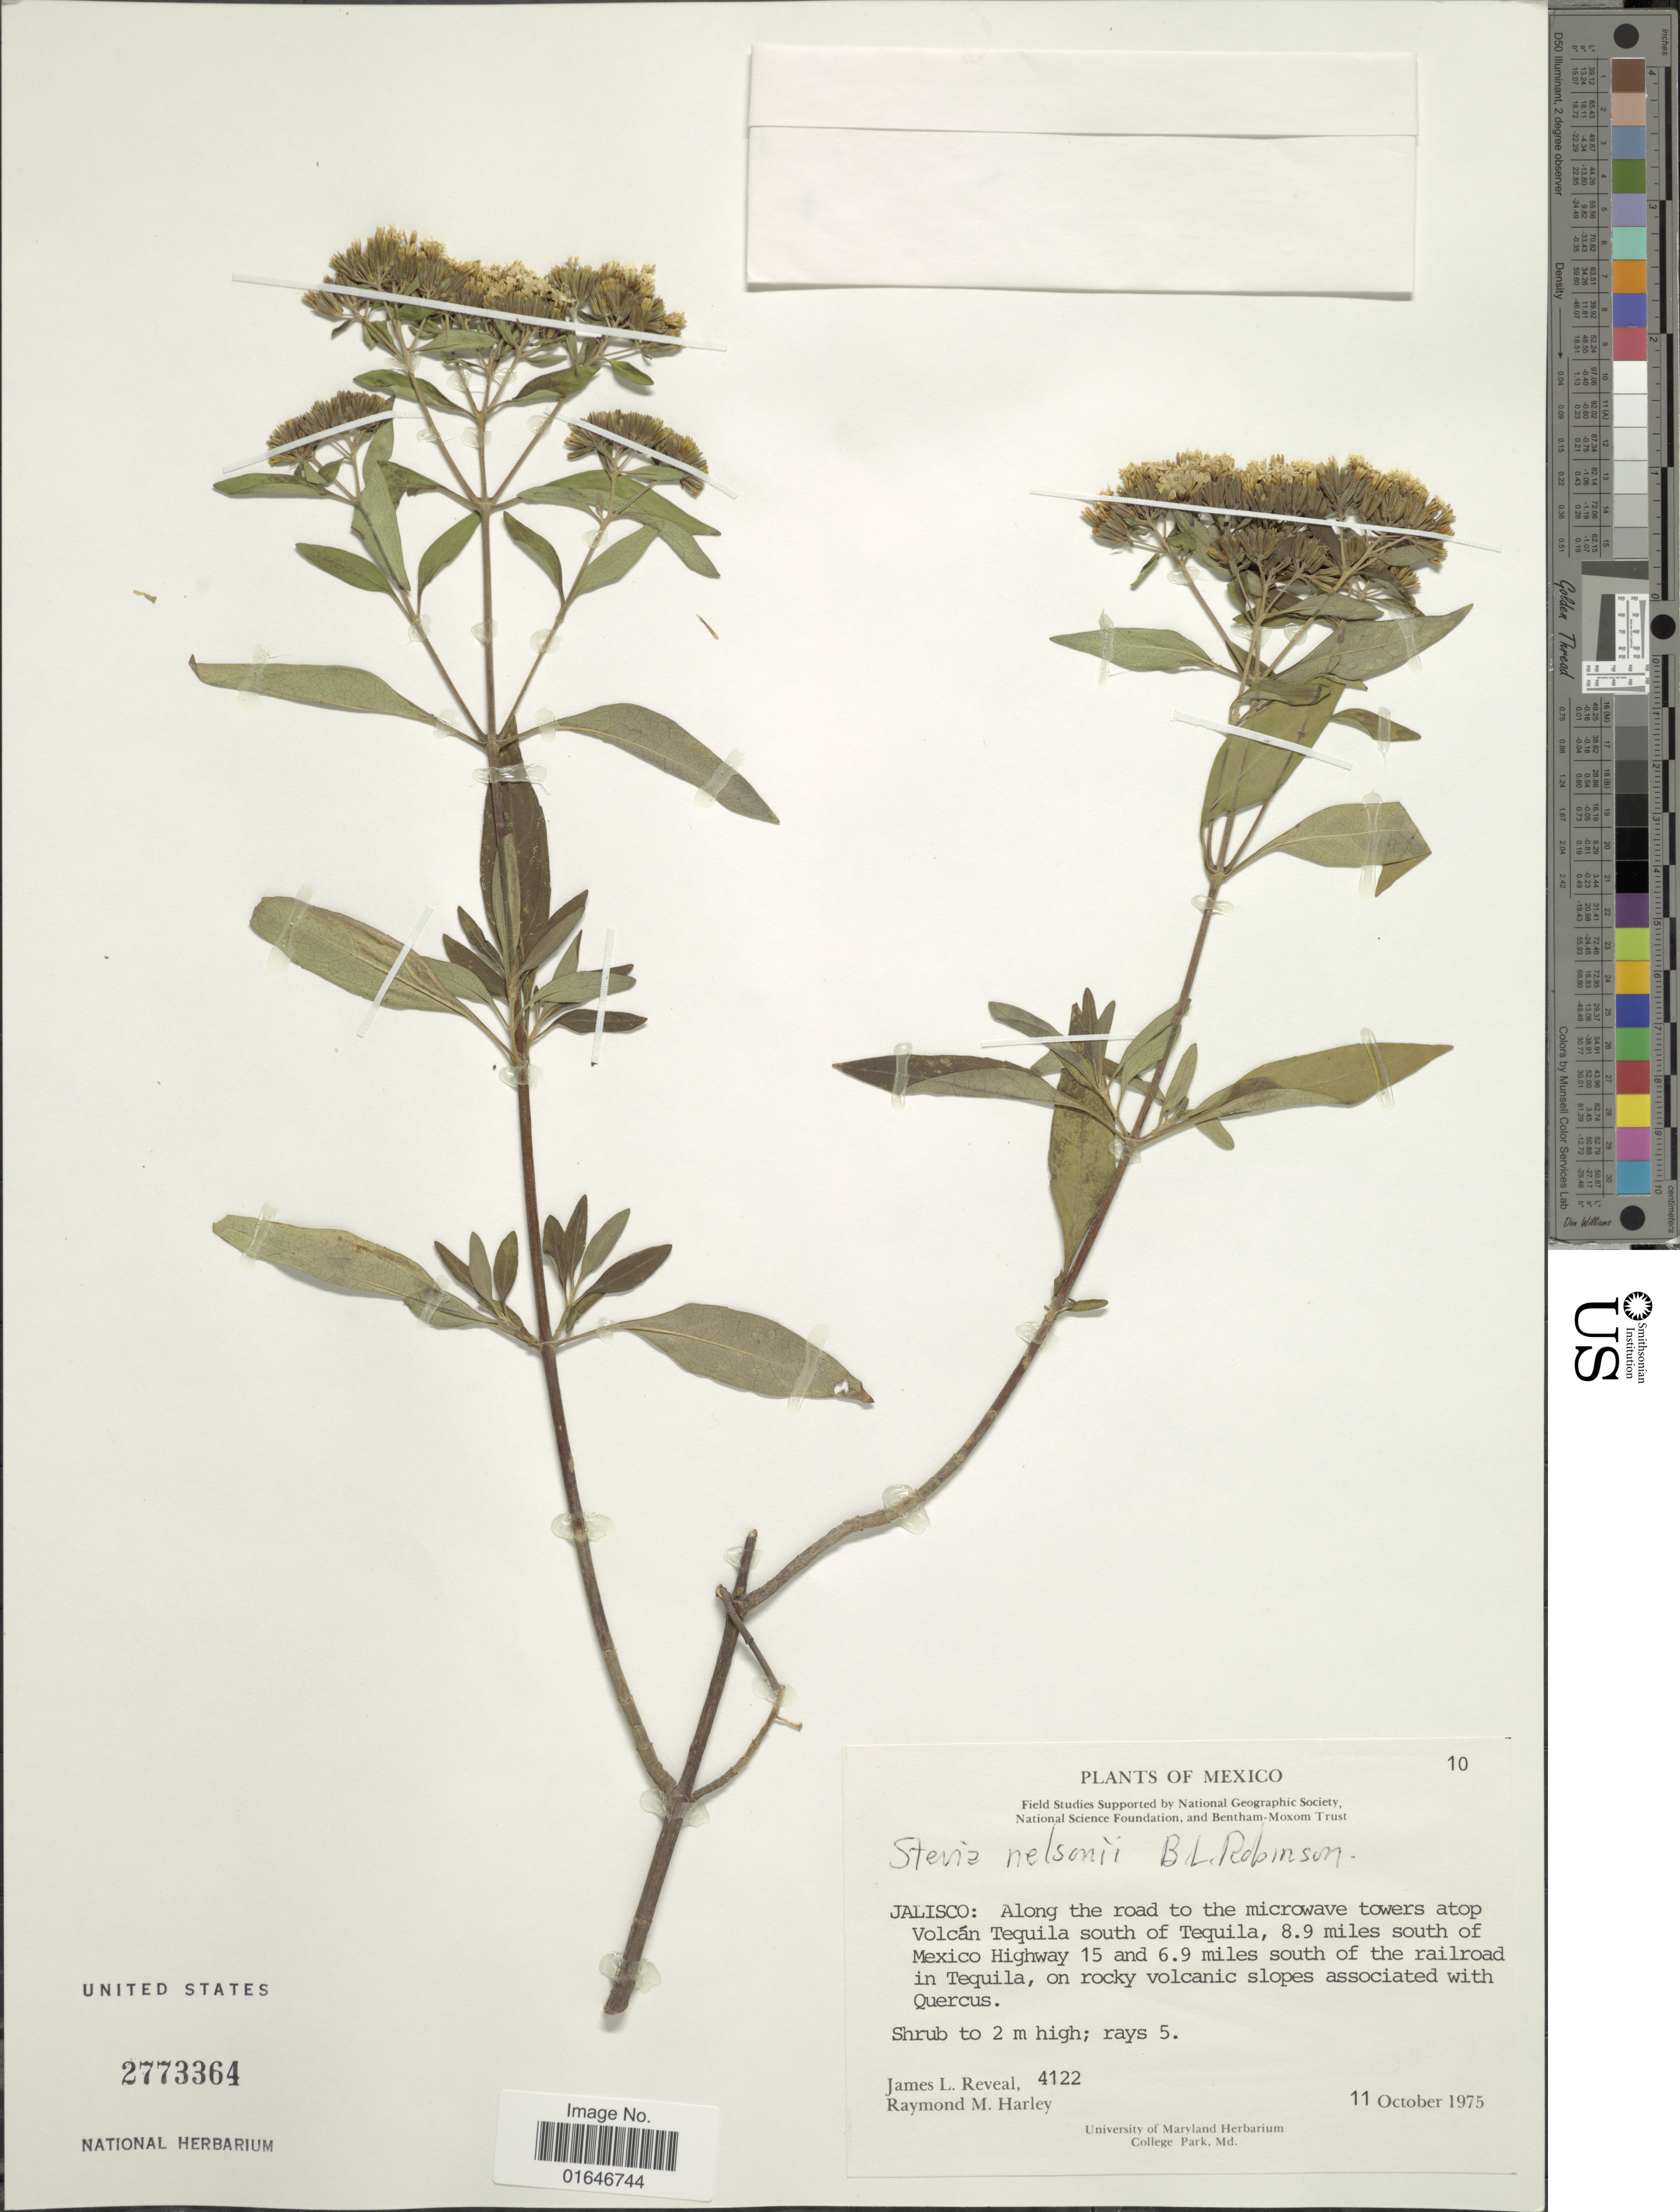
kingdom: Plantae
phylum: Tracheophyta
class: Magnoliopsida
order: Asterales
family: Asteraceae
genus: Stevia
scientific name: Stevia nelsonii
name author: B.L. Rob.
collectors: J. L. Reveal & R. M. Harley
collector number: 4122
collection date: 1975-10-11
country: Mexico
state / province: Jalisco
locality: Along the road to the microwave towers atop Volcán Tequila south of Tequila, 8.9 miles south of Mexico Highway 15 and 6.9 miles south of the railroad in Tequila, on rocky volcanic slopes.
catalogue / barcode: US 2773364